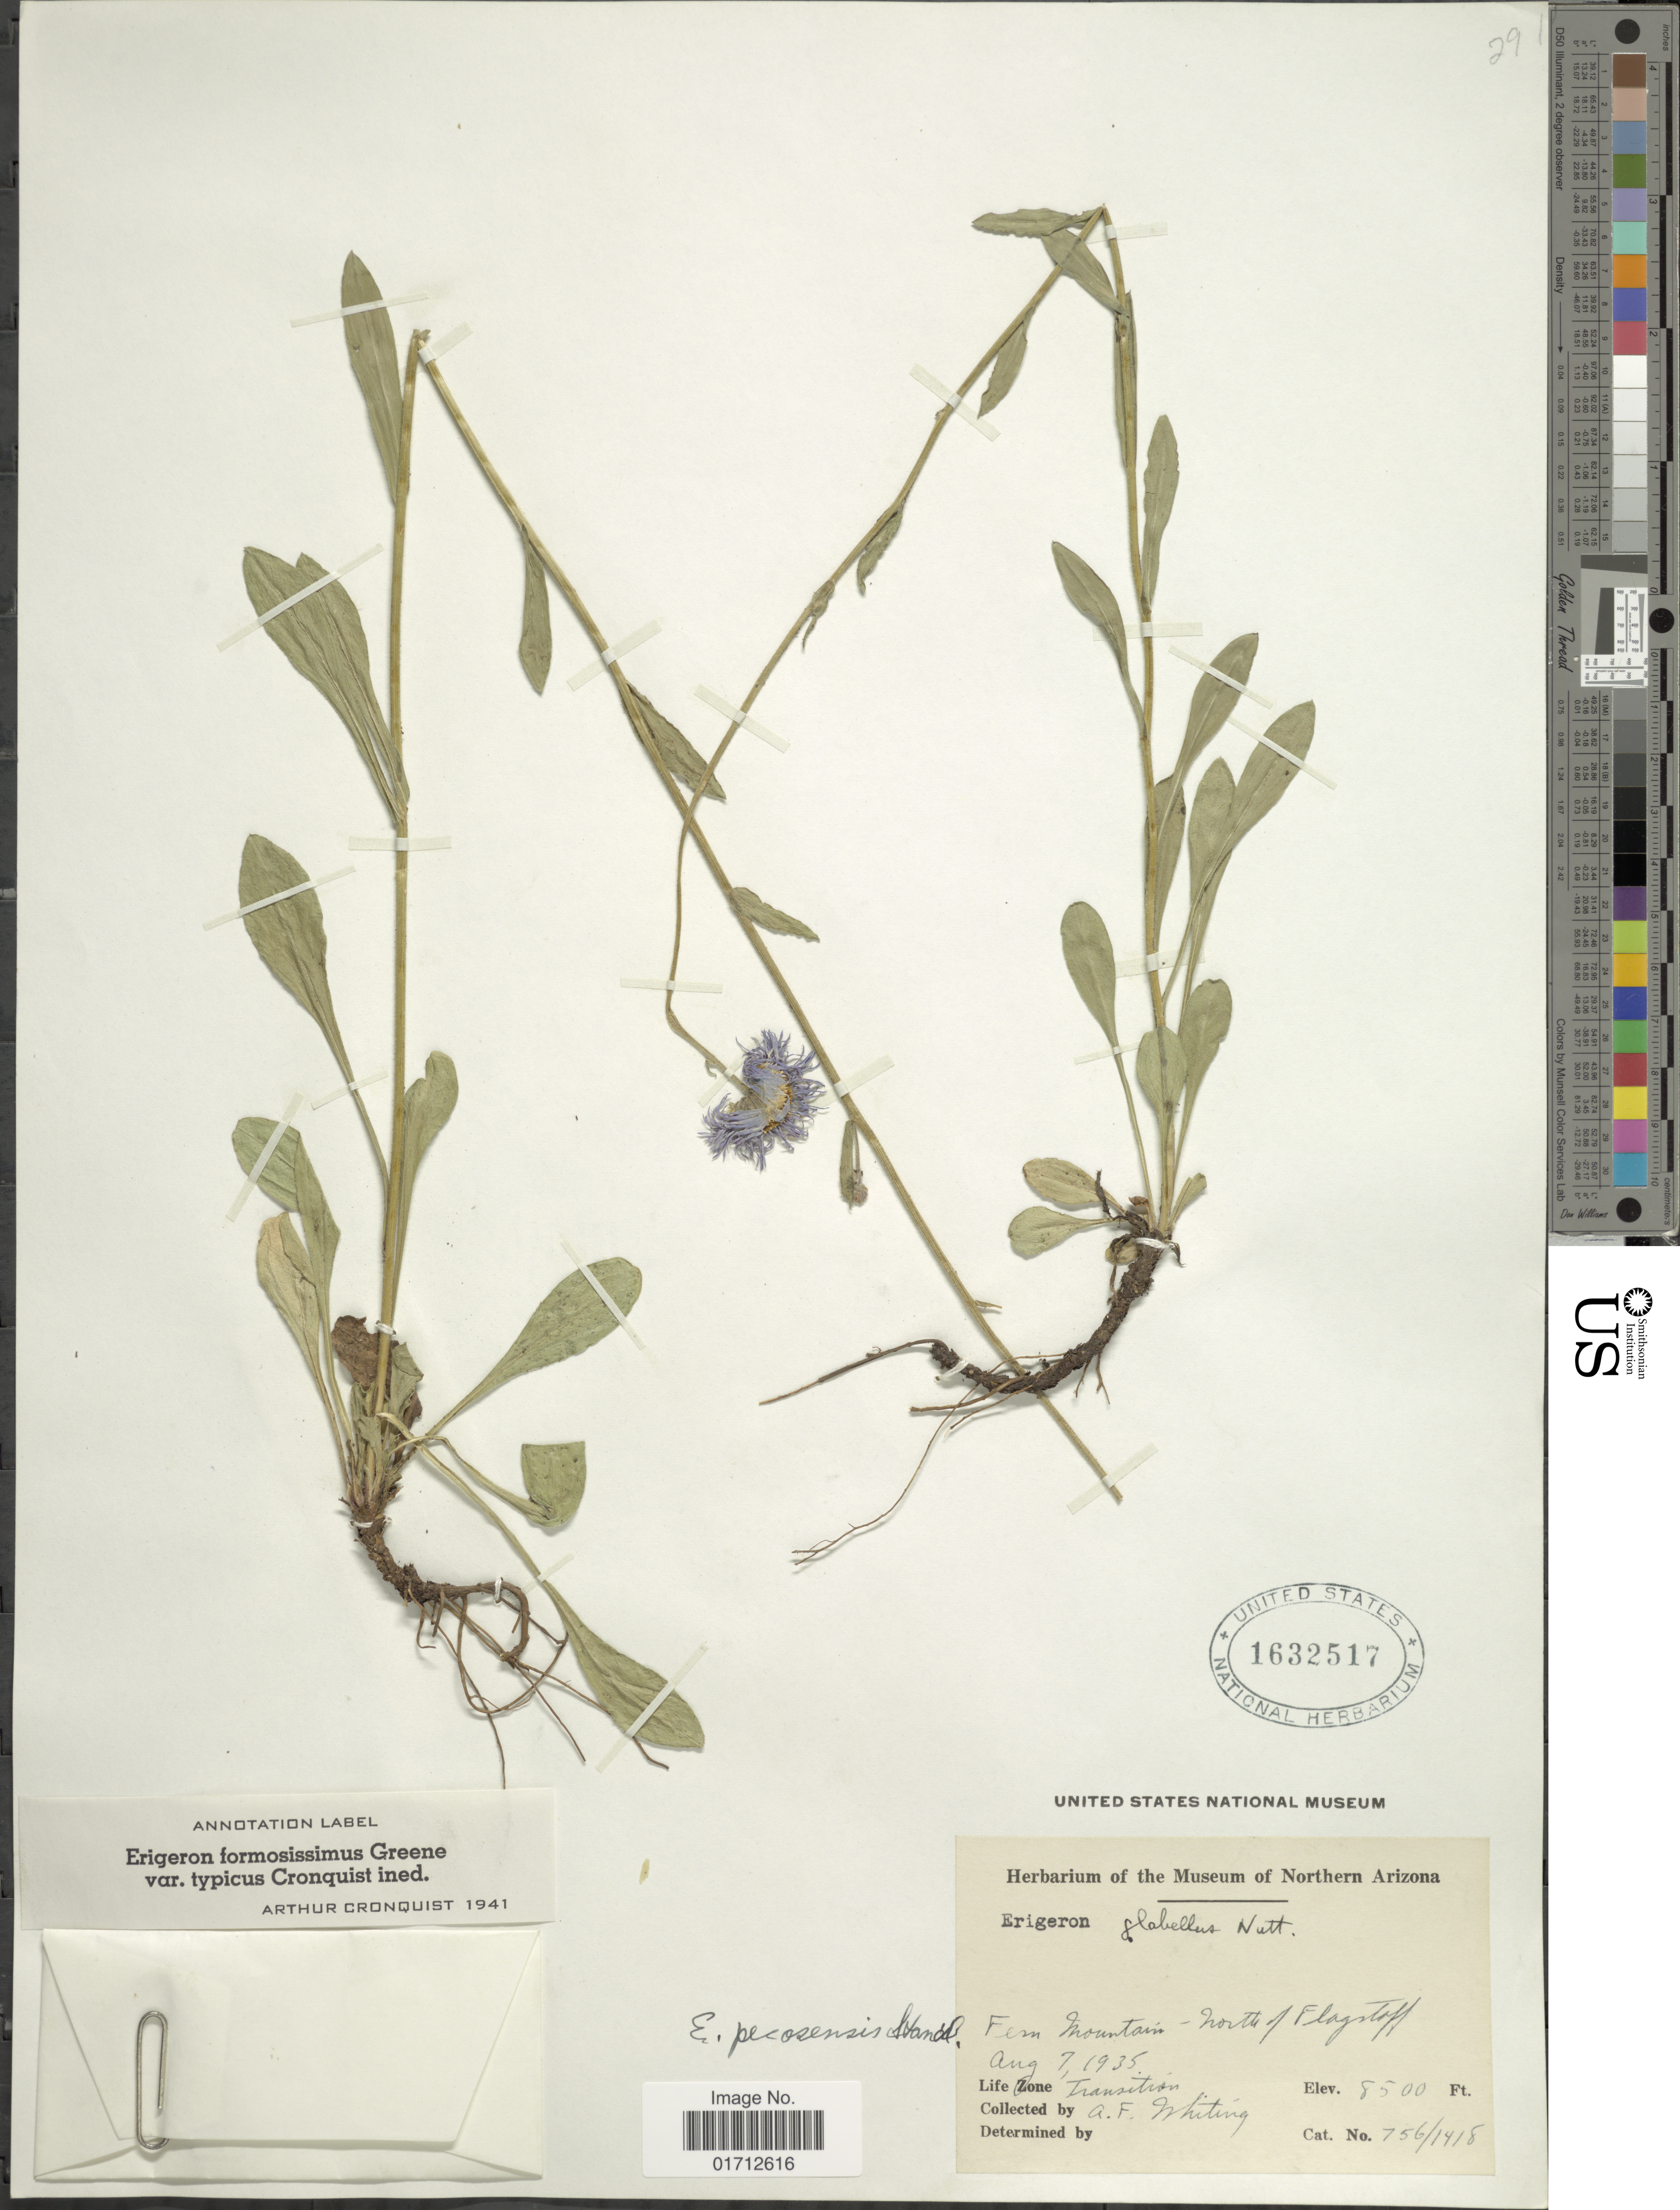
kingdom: Plantae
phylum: Tracheophyta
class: Magnoliopsida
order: Asterales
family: Asteraceae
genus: Erigeron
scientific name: Erigeron formosissimus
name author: Greene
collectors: A. F. Whiting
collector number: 756/1418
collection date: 1935-08-07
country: United States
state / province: Arizona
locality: Fern Mountain, North of Flagstaff.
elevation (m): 2591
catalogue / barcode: US 1632517